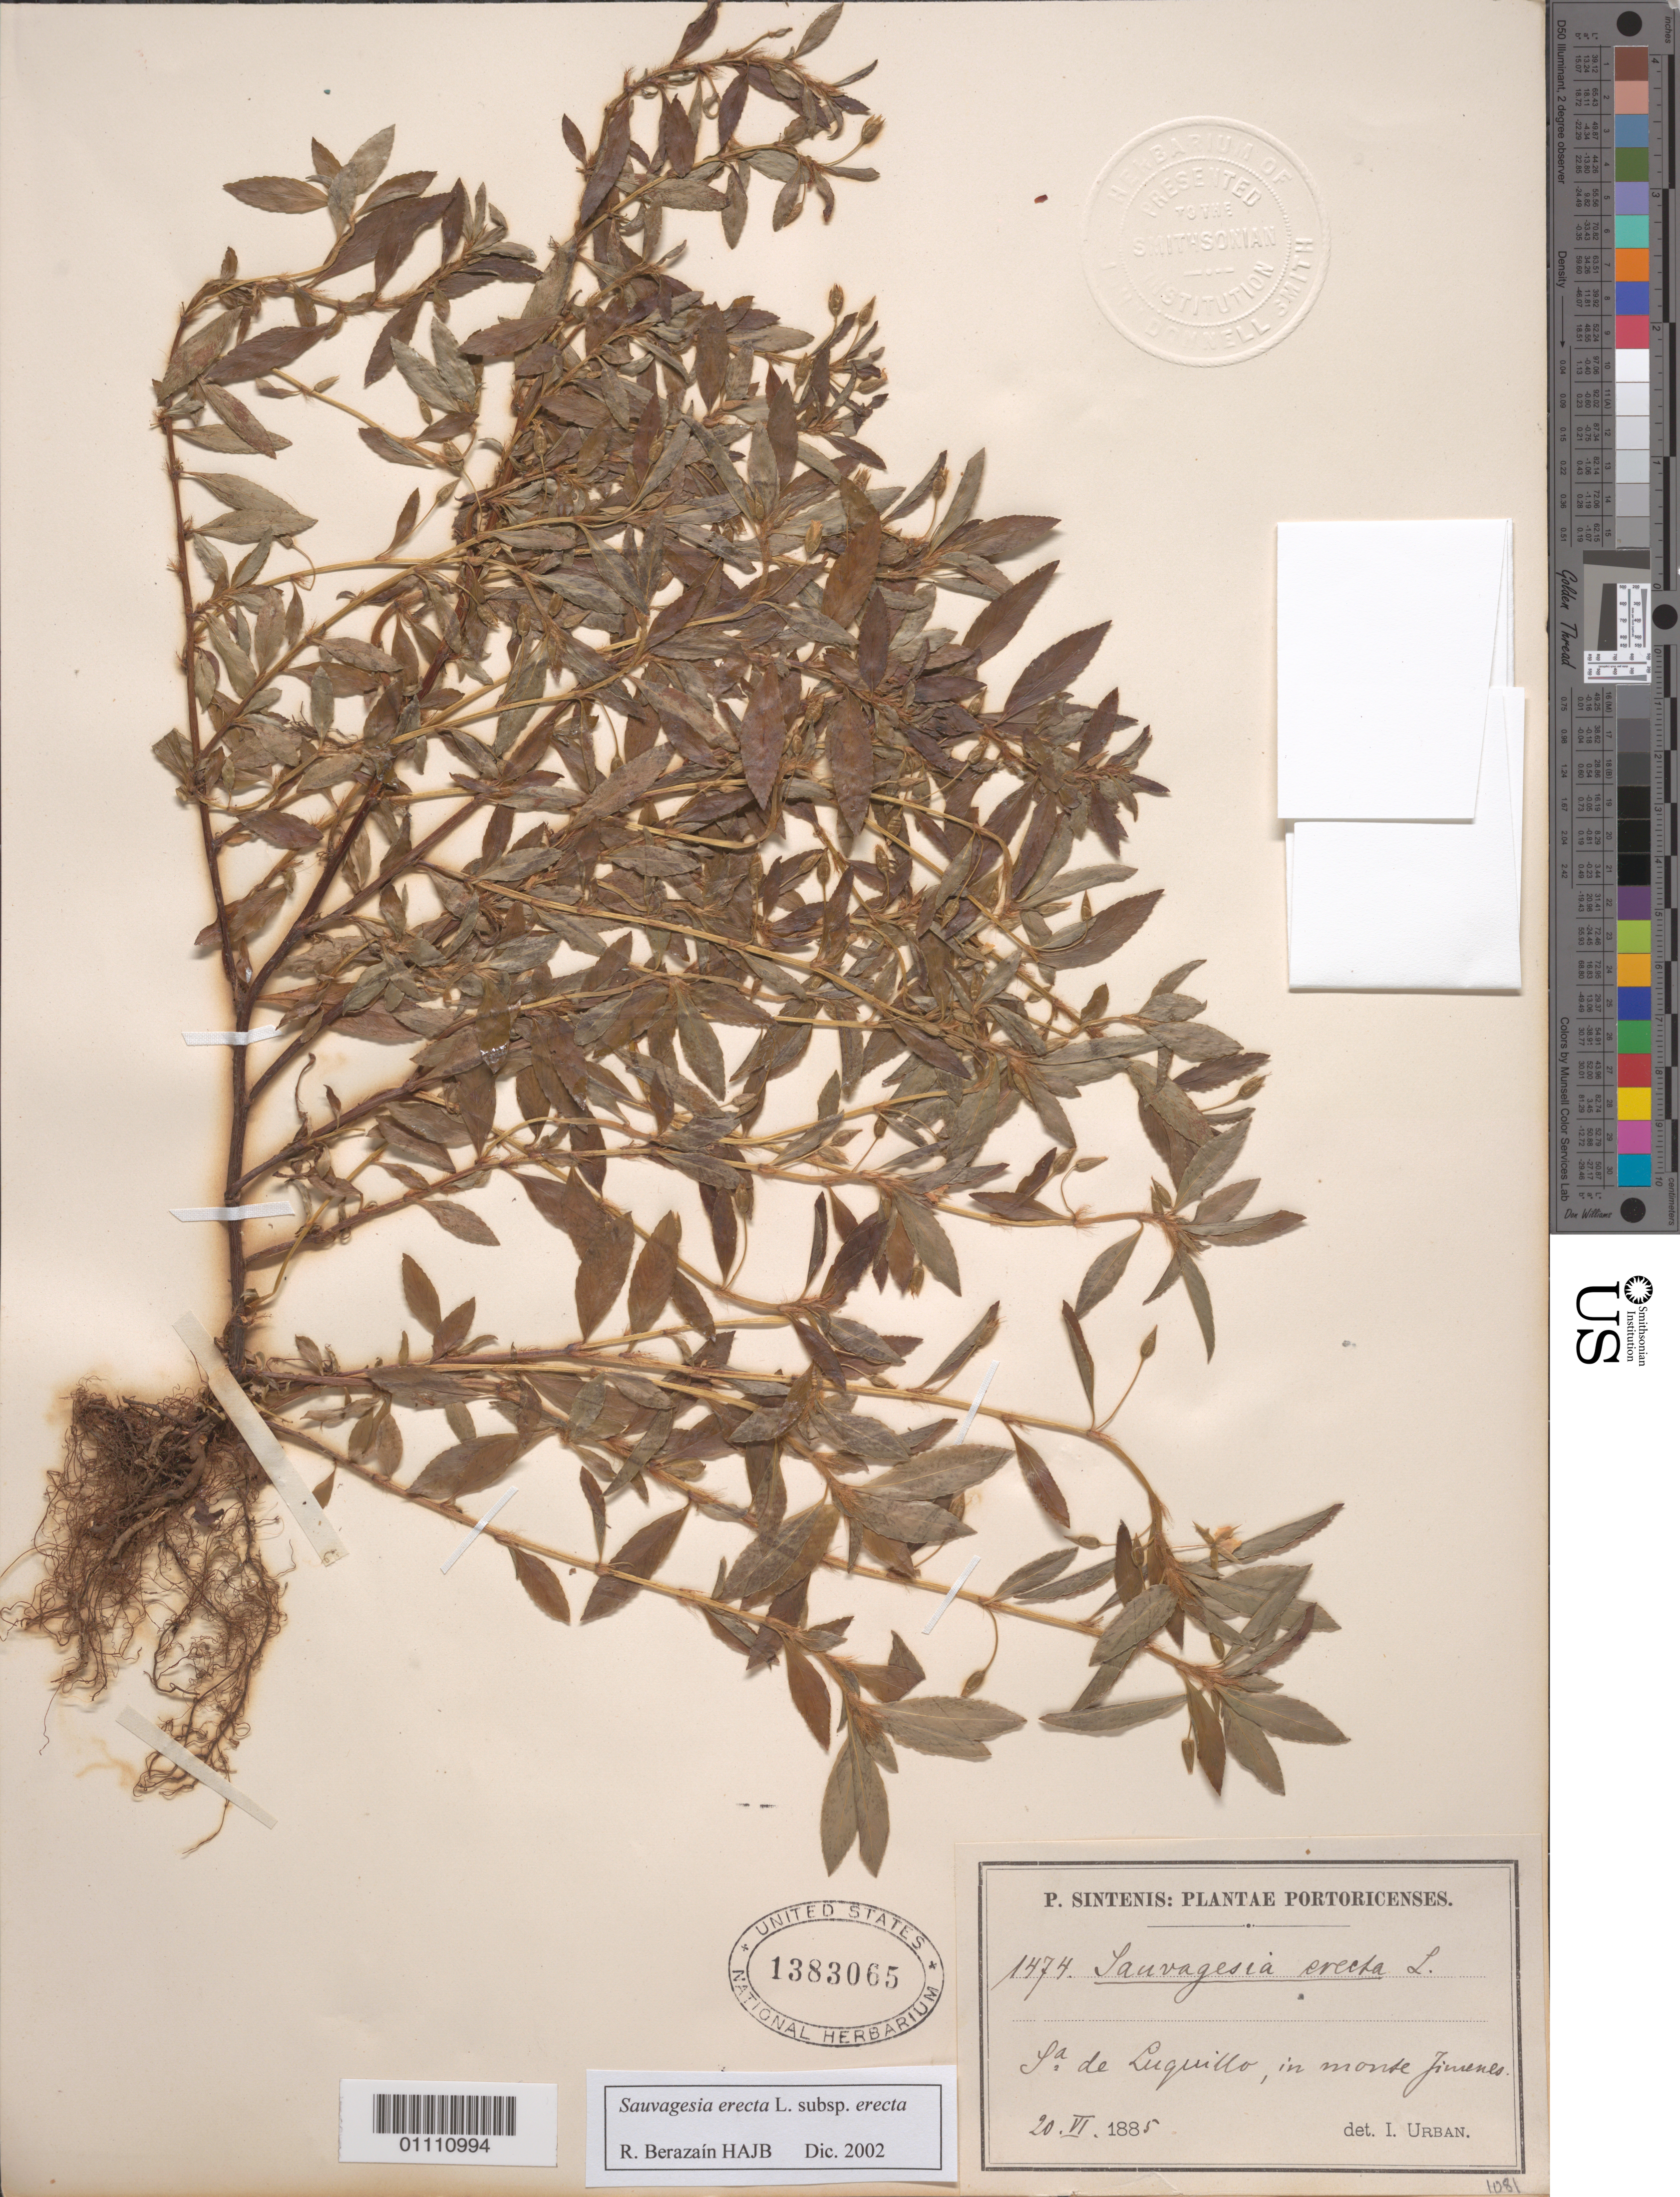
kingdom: Plantae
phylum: Tracheophyta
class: Magnoliopsida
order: Malpighiales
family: Ochnaceae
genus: Sauvagesia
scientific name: Sauvagesia erecta subsp. erecta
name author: L.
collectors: P. Sintenis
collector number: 1474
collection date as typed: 20 Jun 1885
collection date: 1885-06-20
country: Puerto Rico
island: Puerto Rico I.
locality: Luquillo, in monde Jimenes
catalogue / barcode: US 1383065